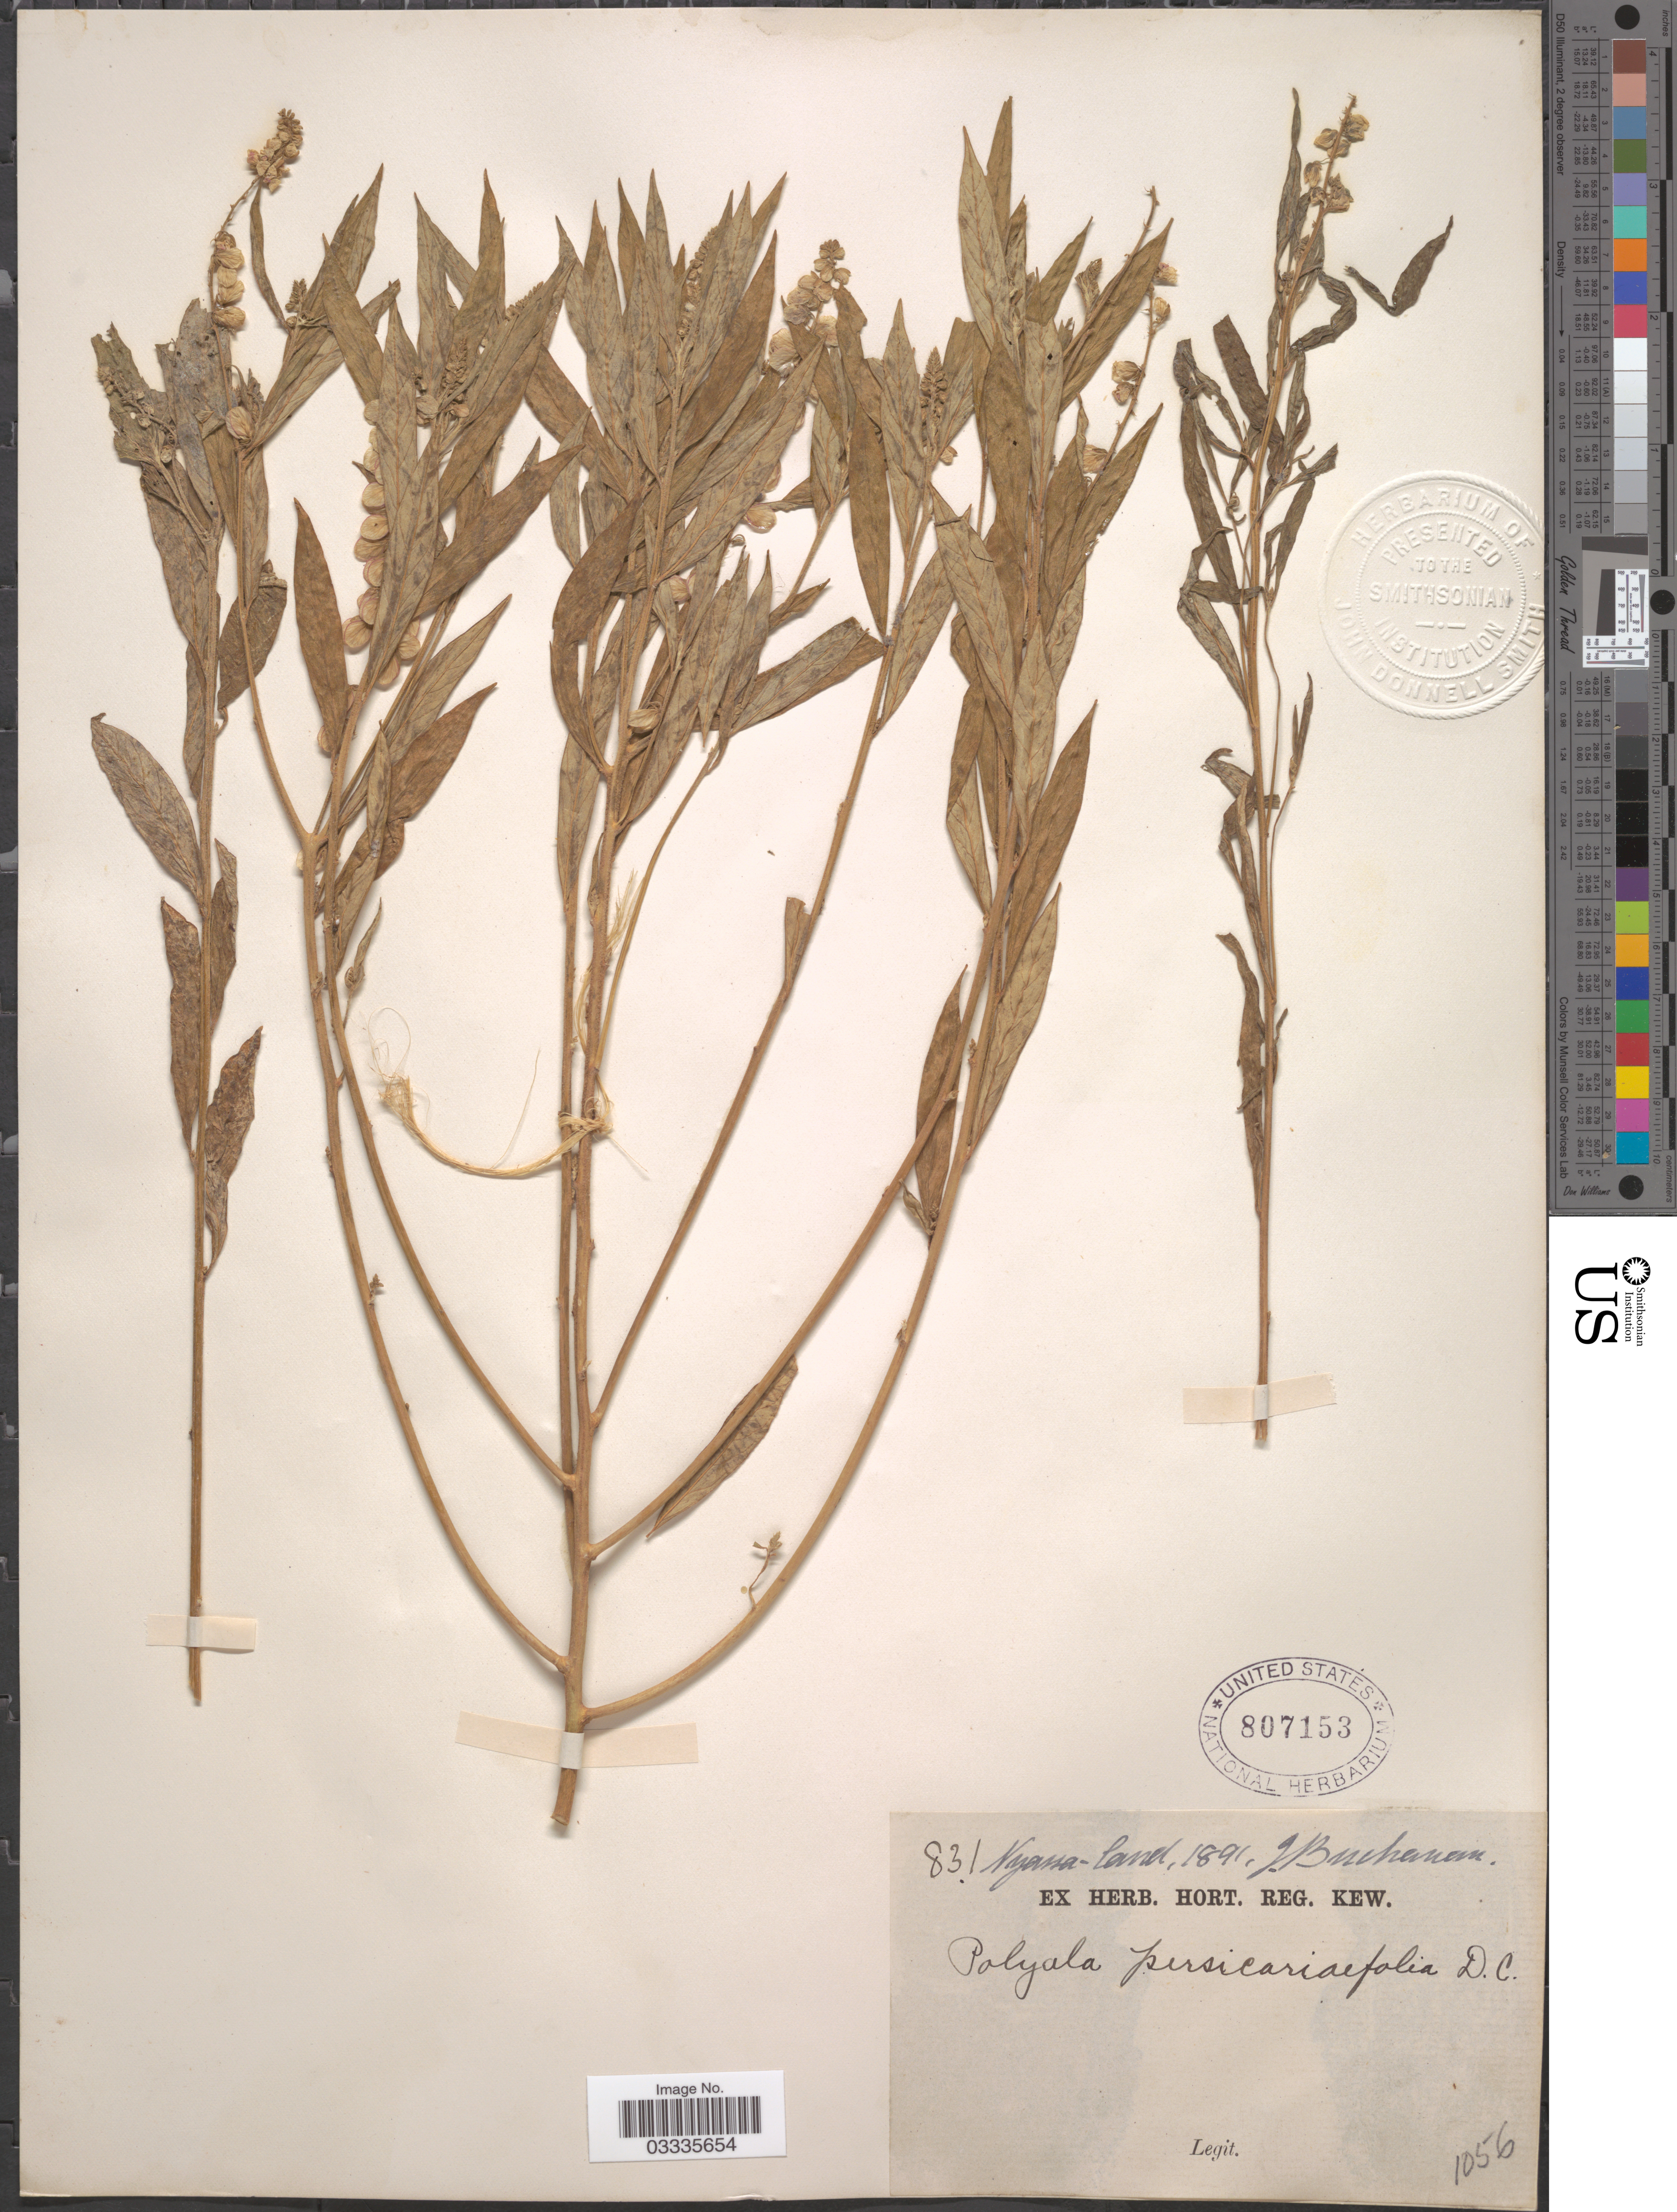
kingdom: Plantae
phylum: Tracheophyta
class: Magnoliopsida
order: Fabales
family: Polygalaceae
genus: Polygala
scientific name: Polygala persicariifolia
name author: DC.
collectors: J. Buchanan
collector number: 831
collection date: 1891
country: Malawi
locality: Nyassa-land.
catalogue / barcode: US 807153